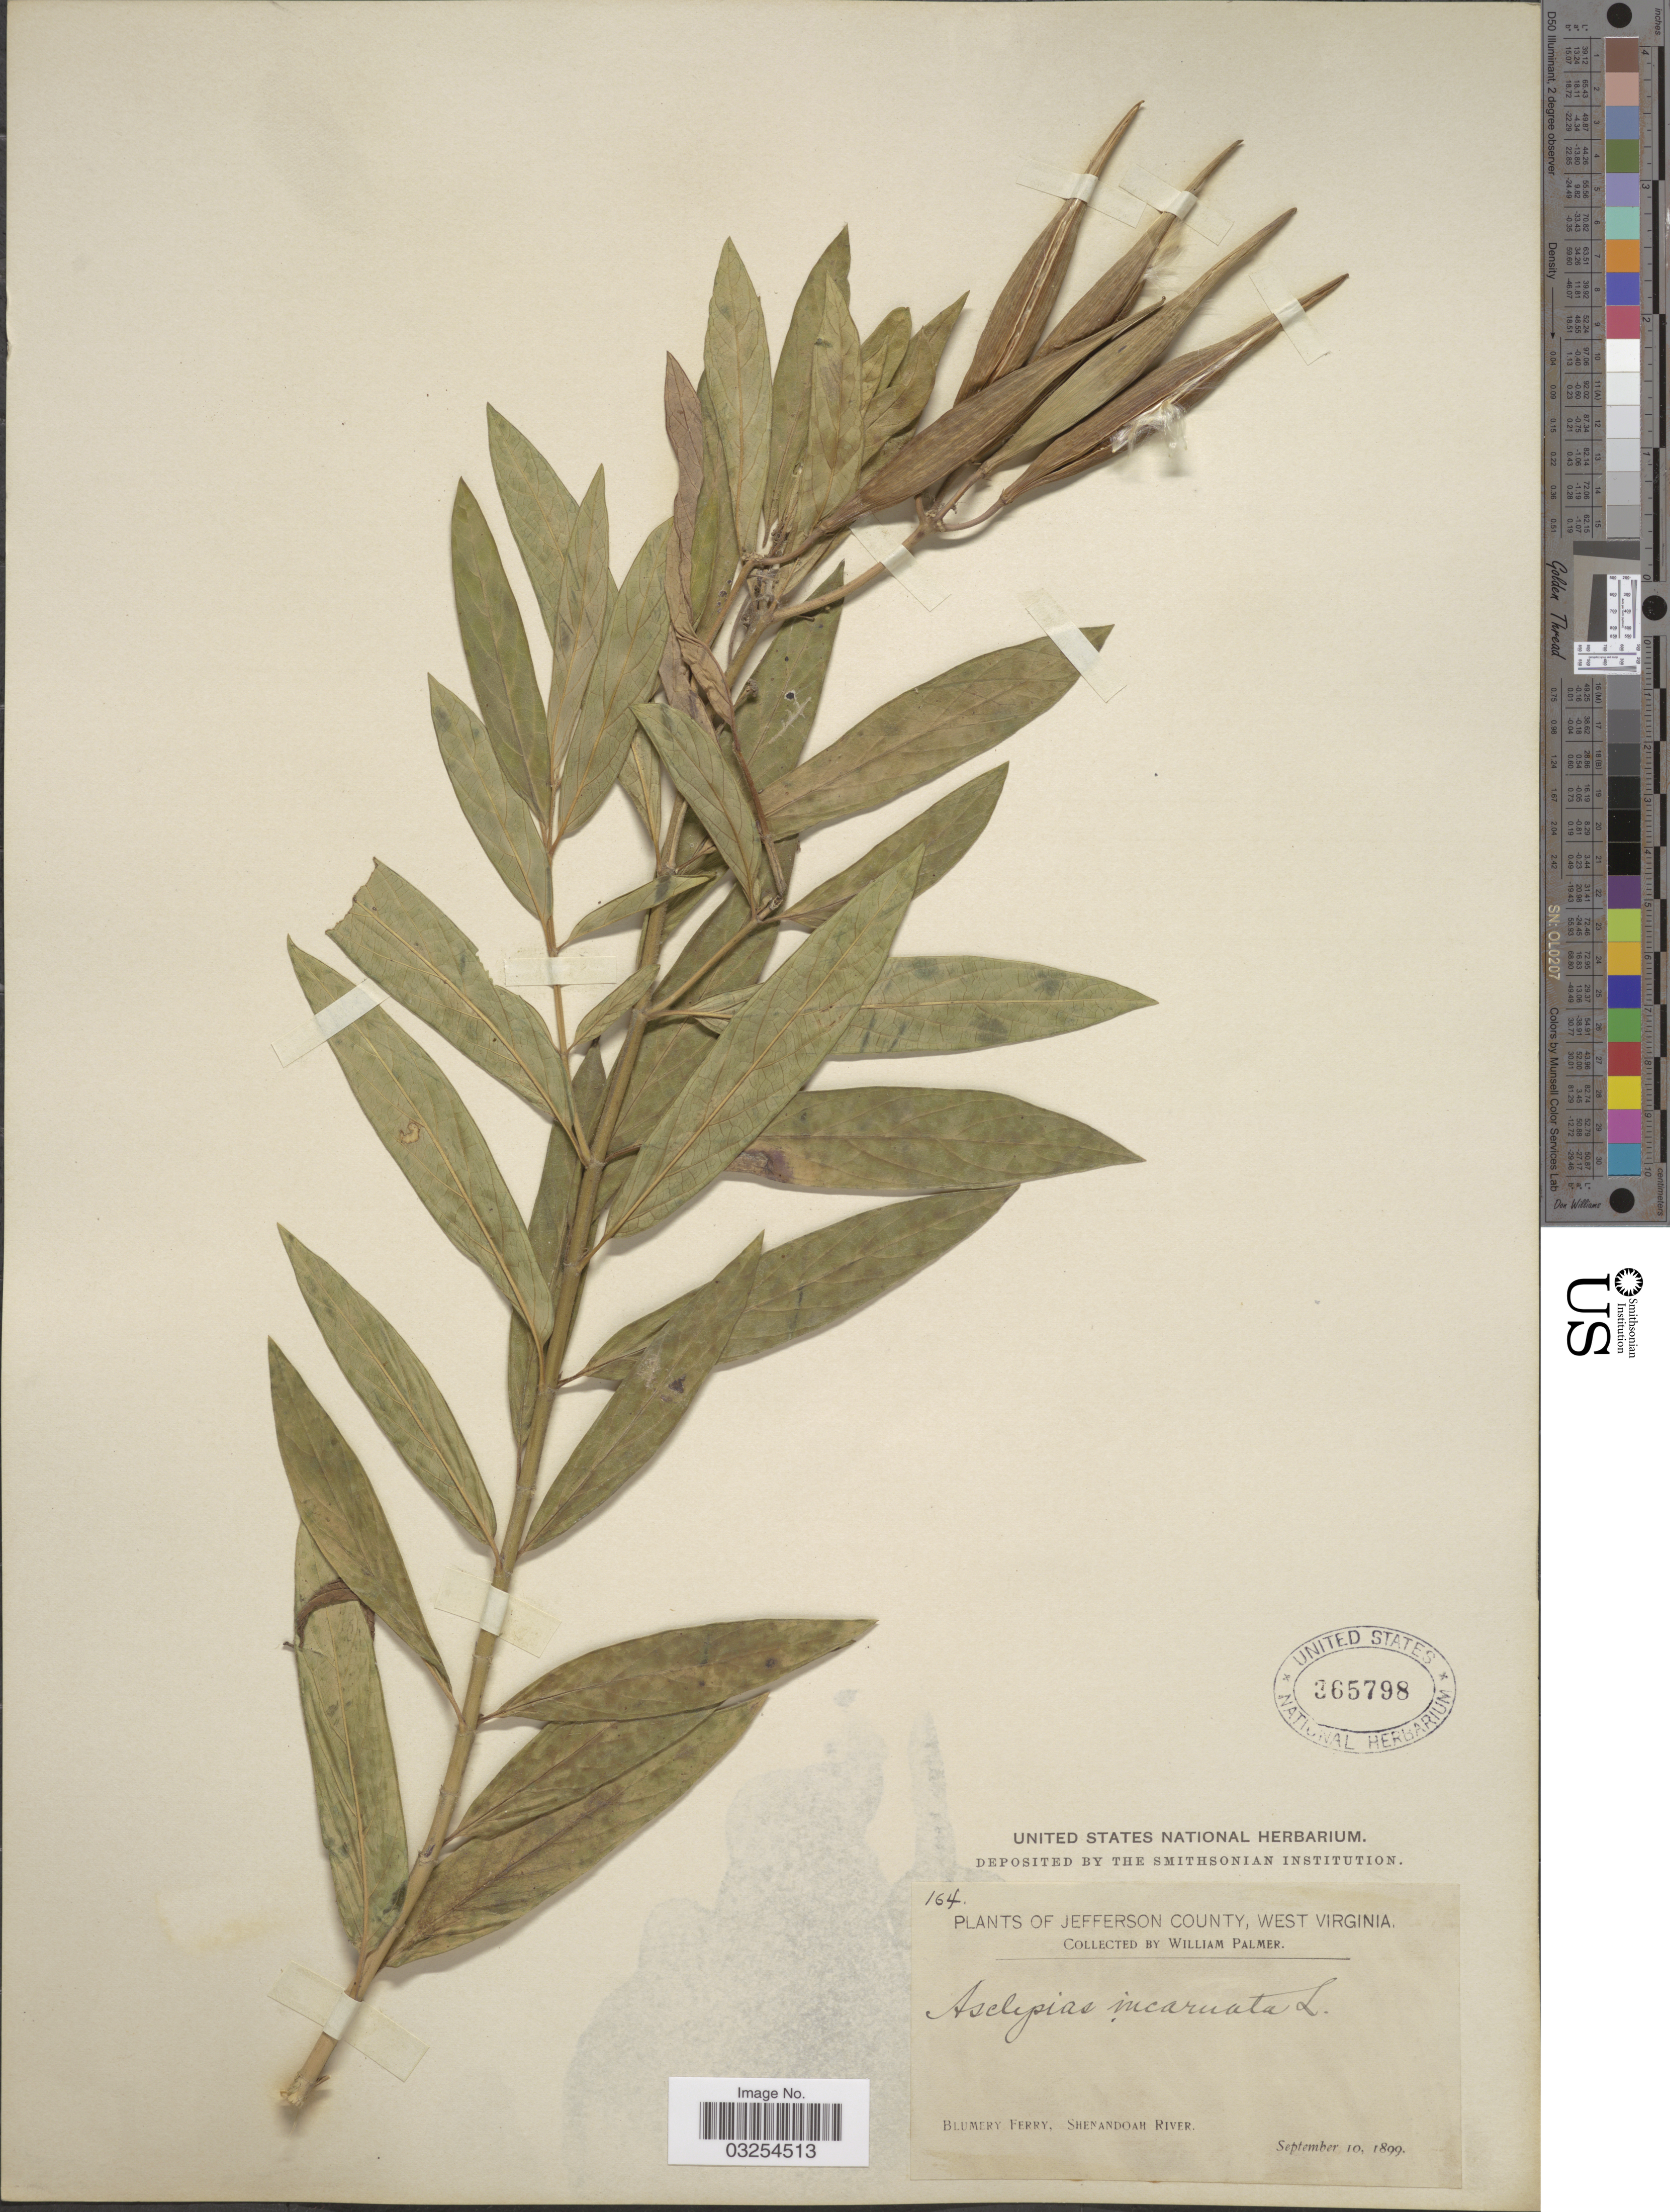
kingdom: Plantae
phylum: Tracheophyta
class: Magnoliopsida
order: Gentianales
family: Apocynaceae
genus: Asclepias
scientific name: Asclepias incarnata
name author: L.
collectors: W. Palmer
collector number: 164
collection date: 1899-09-10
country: United States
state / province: West Virginia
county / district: Jefferson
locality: Jefferson County. Blumery Ferry, Shenandoah River.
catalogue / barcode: US 365798